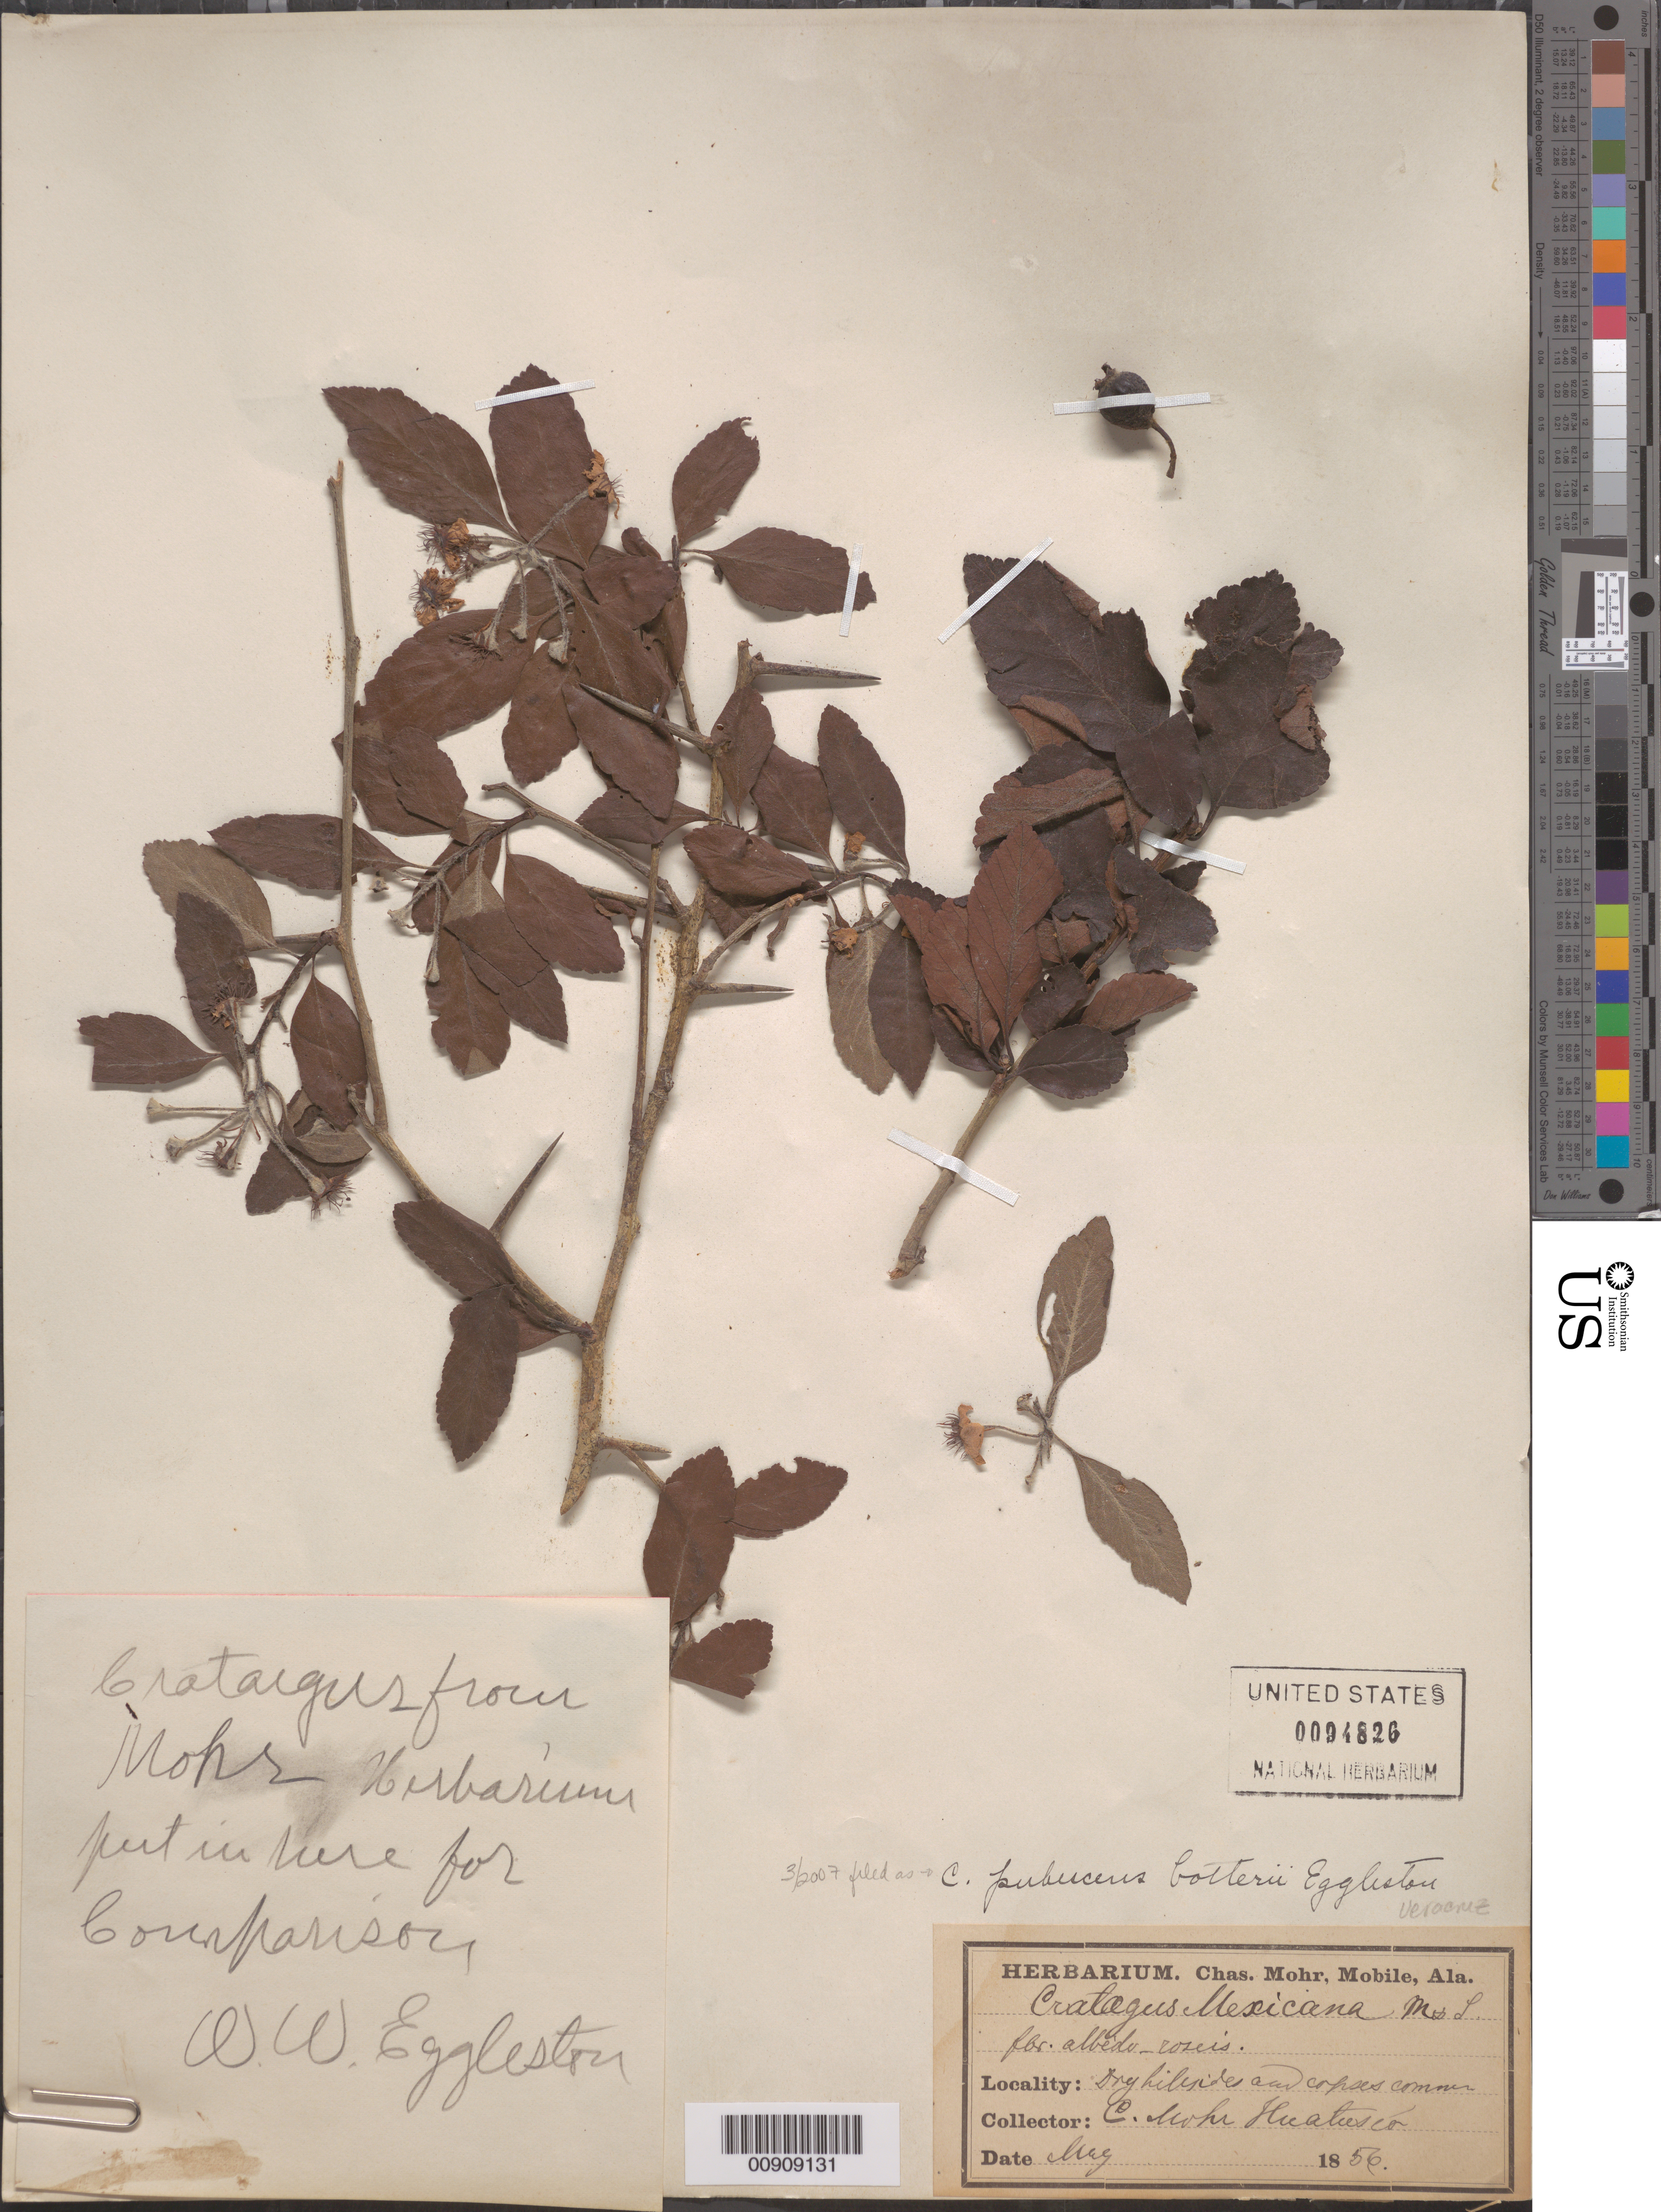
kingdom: Plantae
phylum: Tracheophyta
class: Magnoliopsida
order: Rosales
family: Rosaceae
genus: Crataegus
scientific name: Crataegus pubescens var. botteri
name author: Eggl.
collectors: C. T. Mohr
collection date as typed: May 1856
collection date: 1856-05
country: Mexico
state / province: Veracruz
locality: Huatusco.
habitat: Dry hillsides and copses.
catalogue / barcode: US 94826